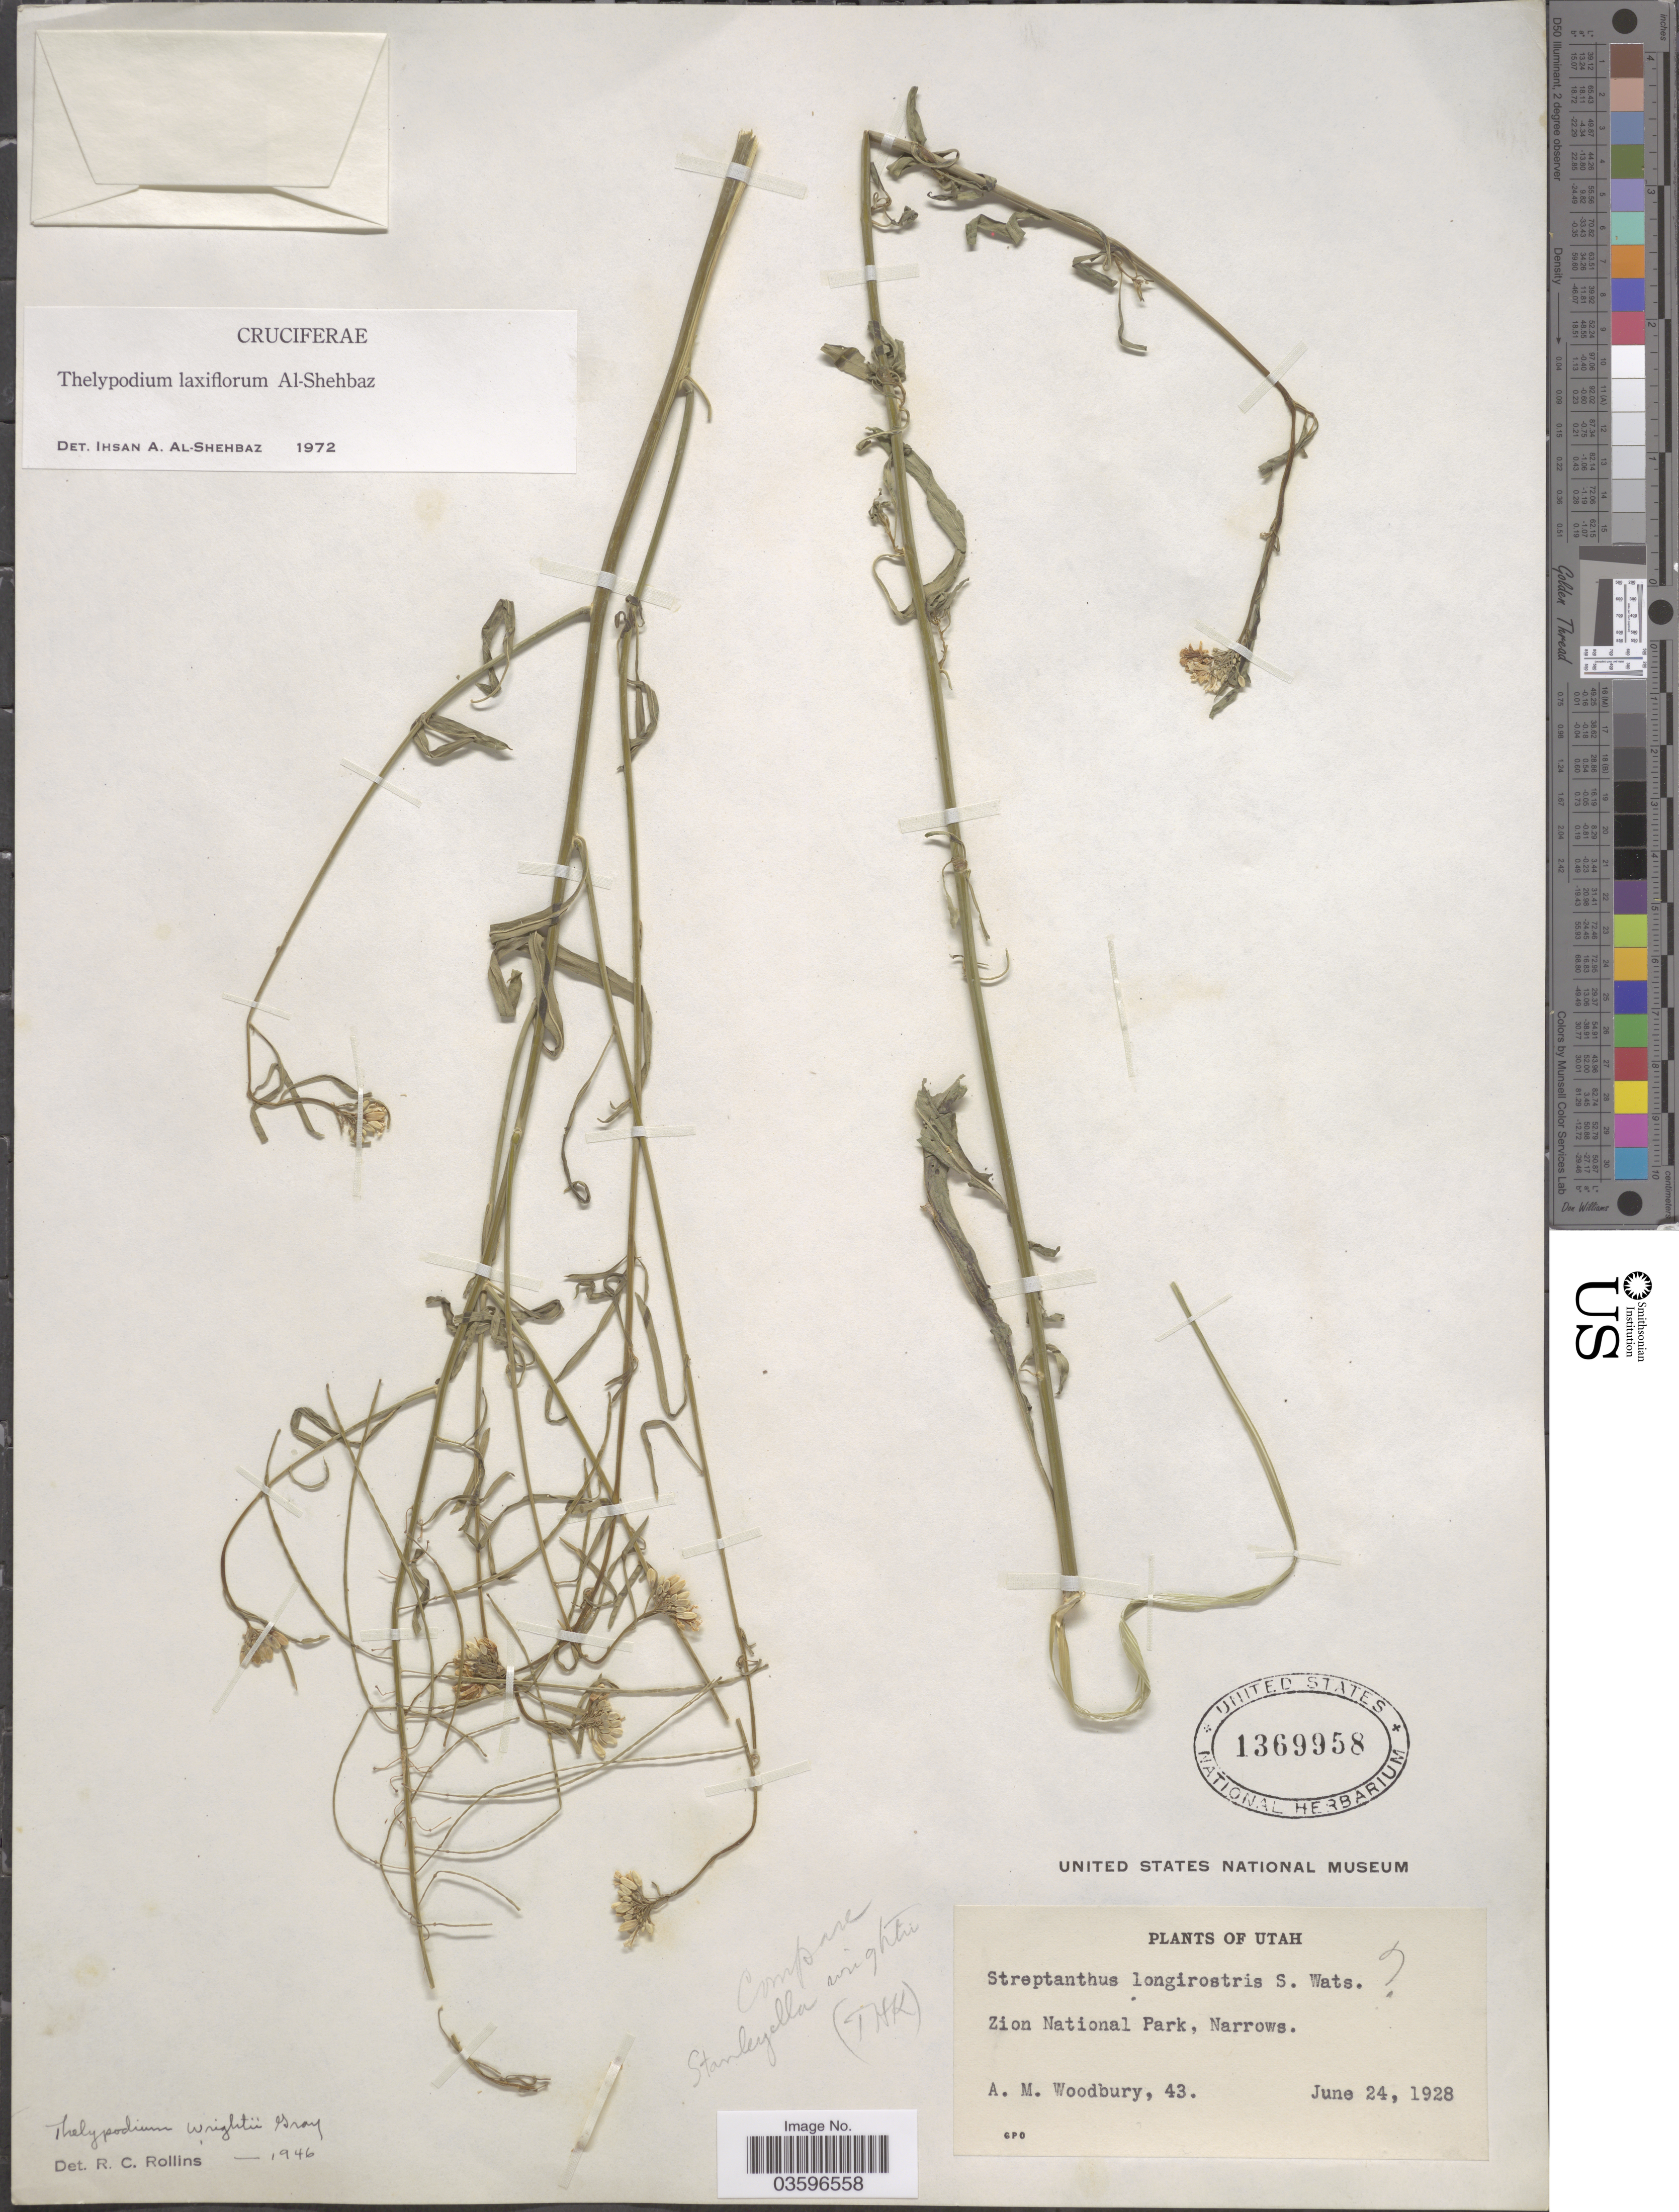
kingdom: Plantae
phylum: Tracheophyta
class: Magnoliopsida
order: Brassicales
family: Brassicaceae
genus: Thelypodium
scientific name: Thelypodium laxiflorum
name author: Al-Shehbaz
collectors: A. M. Woodbury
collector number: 43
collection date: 1928-06-24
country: United States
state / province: Utah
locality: Zion National Park, Narrows.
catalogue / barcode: US 1369958